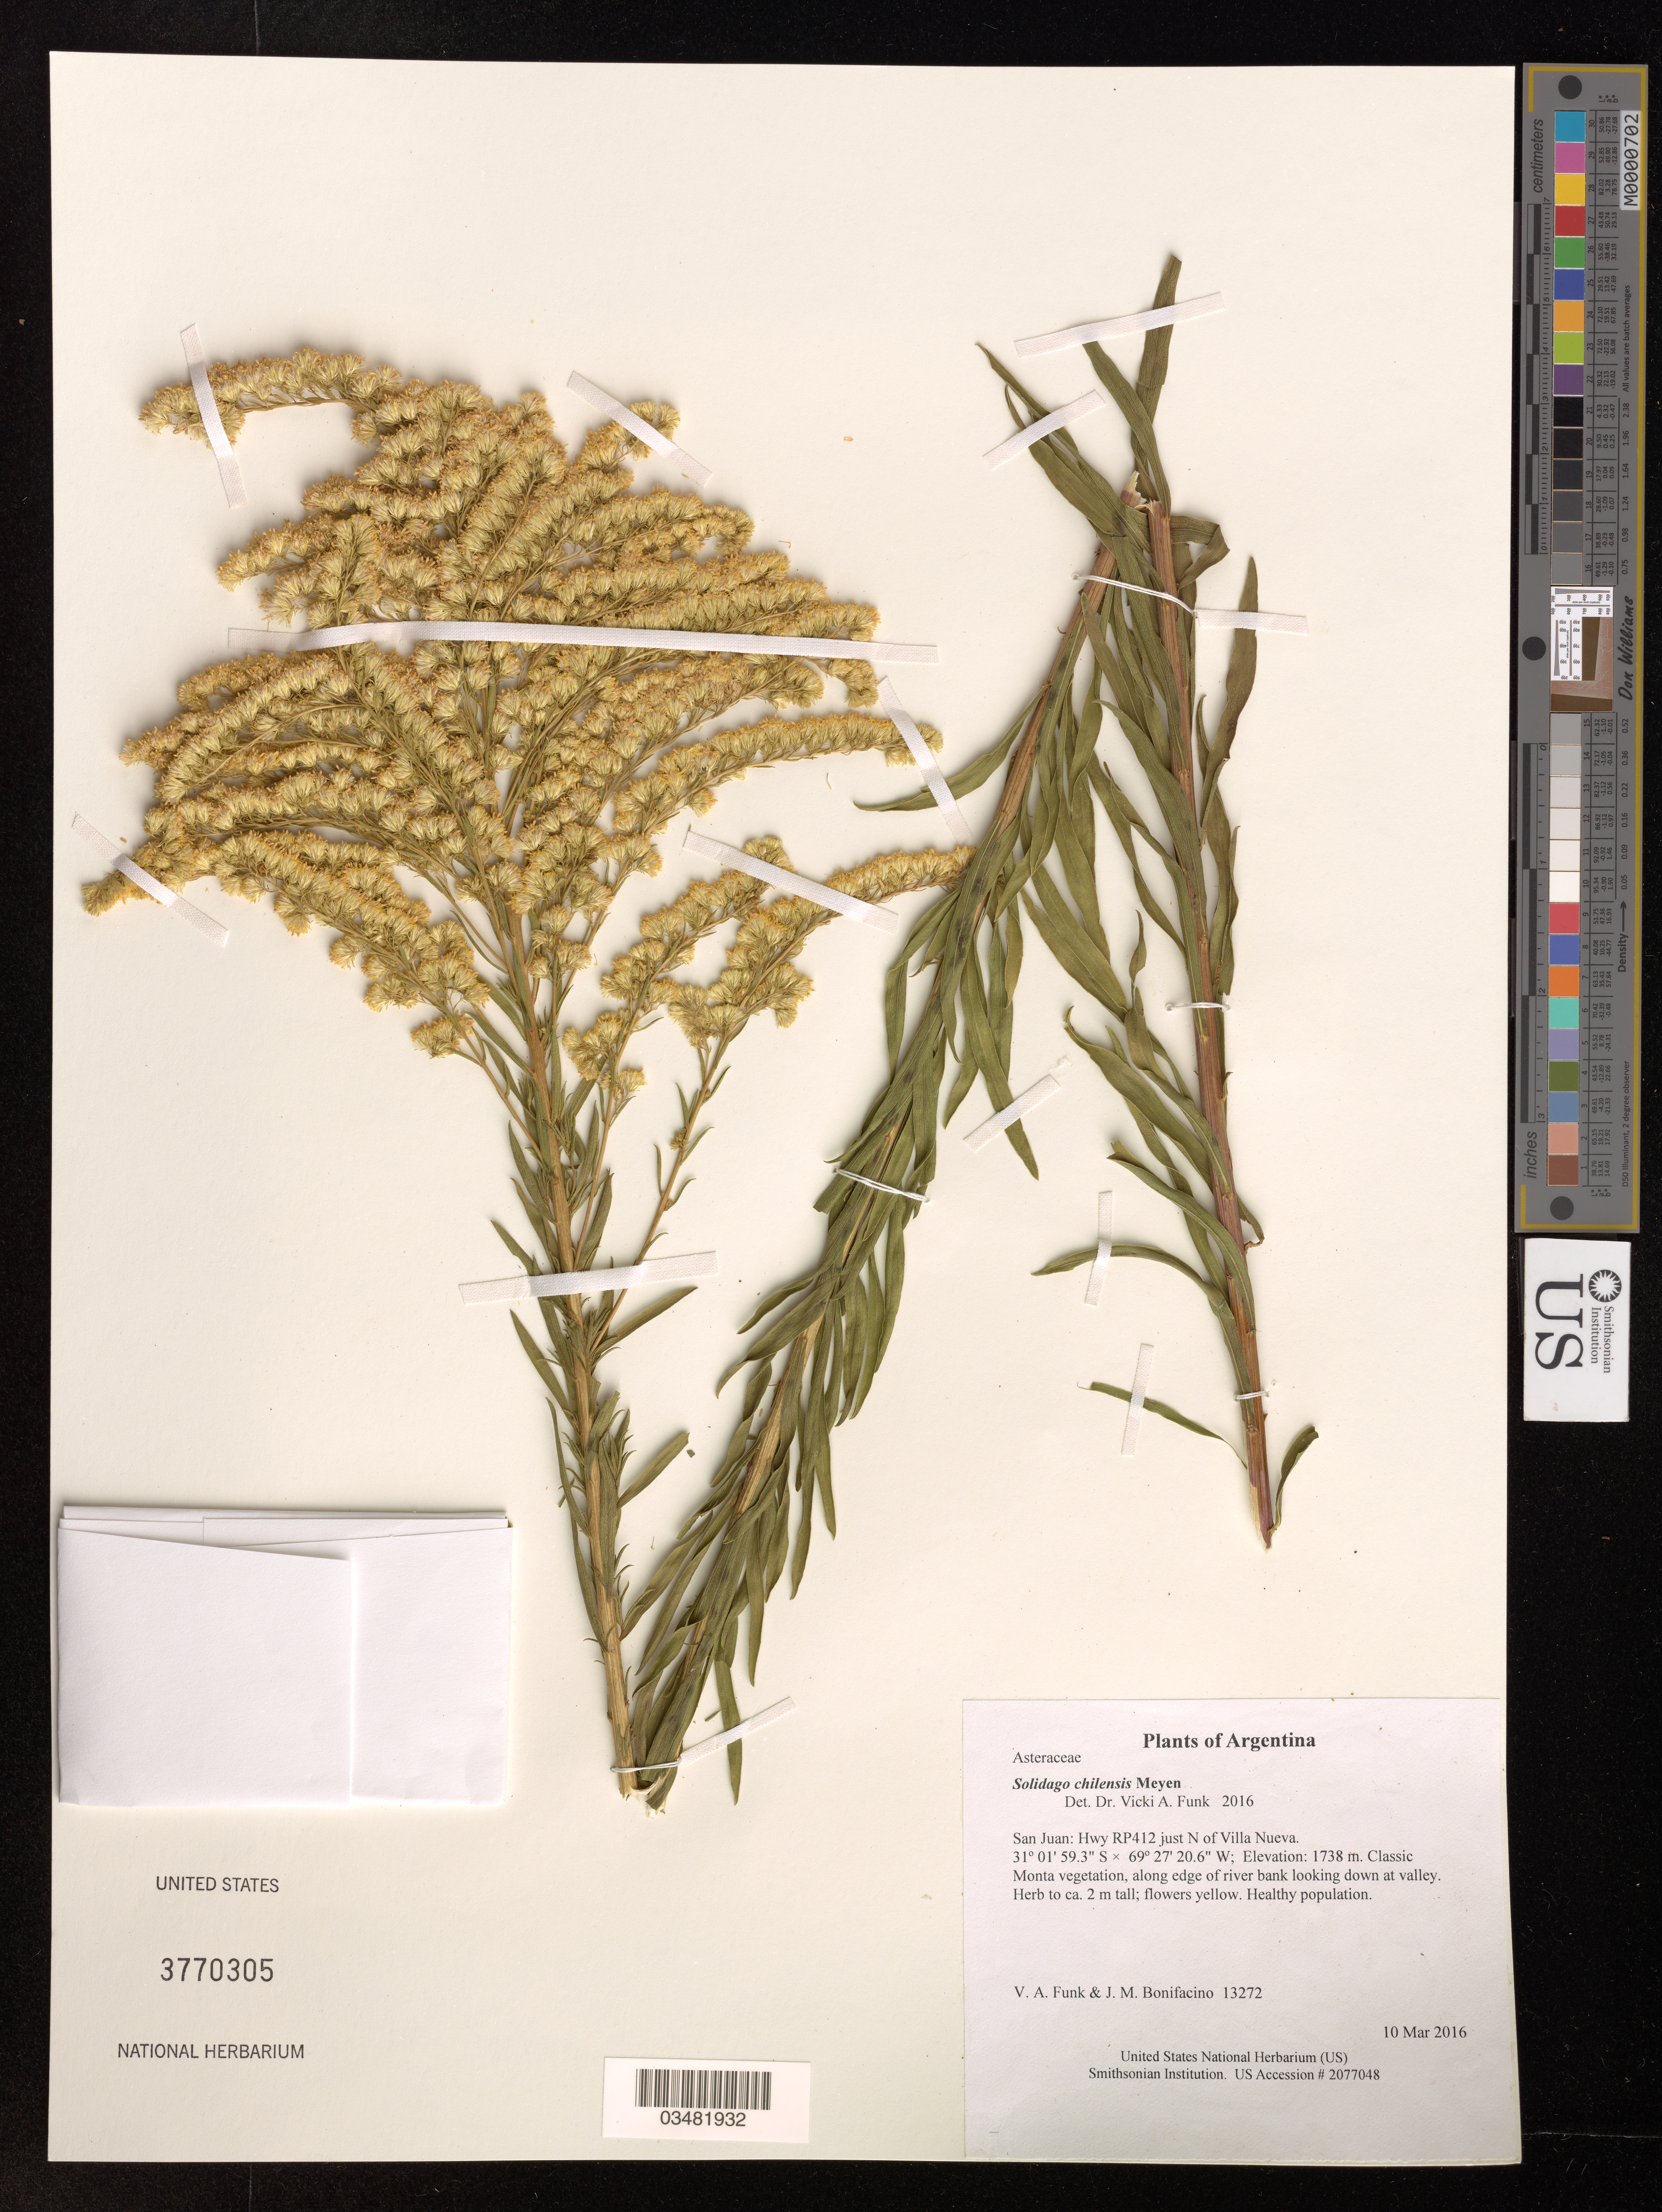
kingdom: Plantae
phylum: Tracheophyta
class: Magnoliopsida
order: Asterales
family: Asteraceae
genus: Solidago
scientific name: Solidago chilensis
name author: Meyen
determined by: Funk, Vicki A., (BOT), Smithsonian Institution - National Museum of Natural History (UNITED STATES)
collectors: V. Funk & M. Bonifacino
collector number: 13272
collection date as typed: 10 March 2016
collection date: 2016-03-10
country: Argentina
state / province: San Juan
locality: Hwy RP412 just N of Villa Nueva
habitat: Classic Monta vegetation, along edge of river bank looking down at valley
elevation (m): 1738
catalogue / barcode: US 3770305